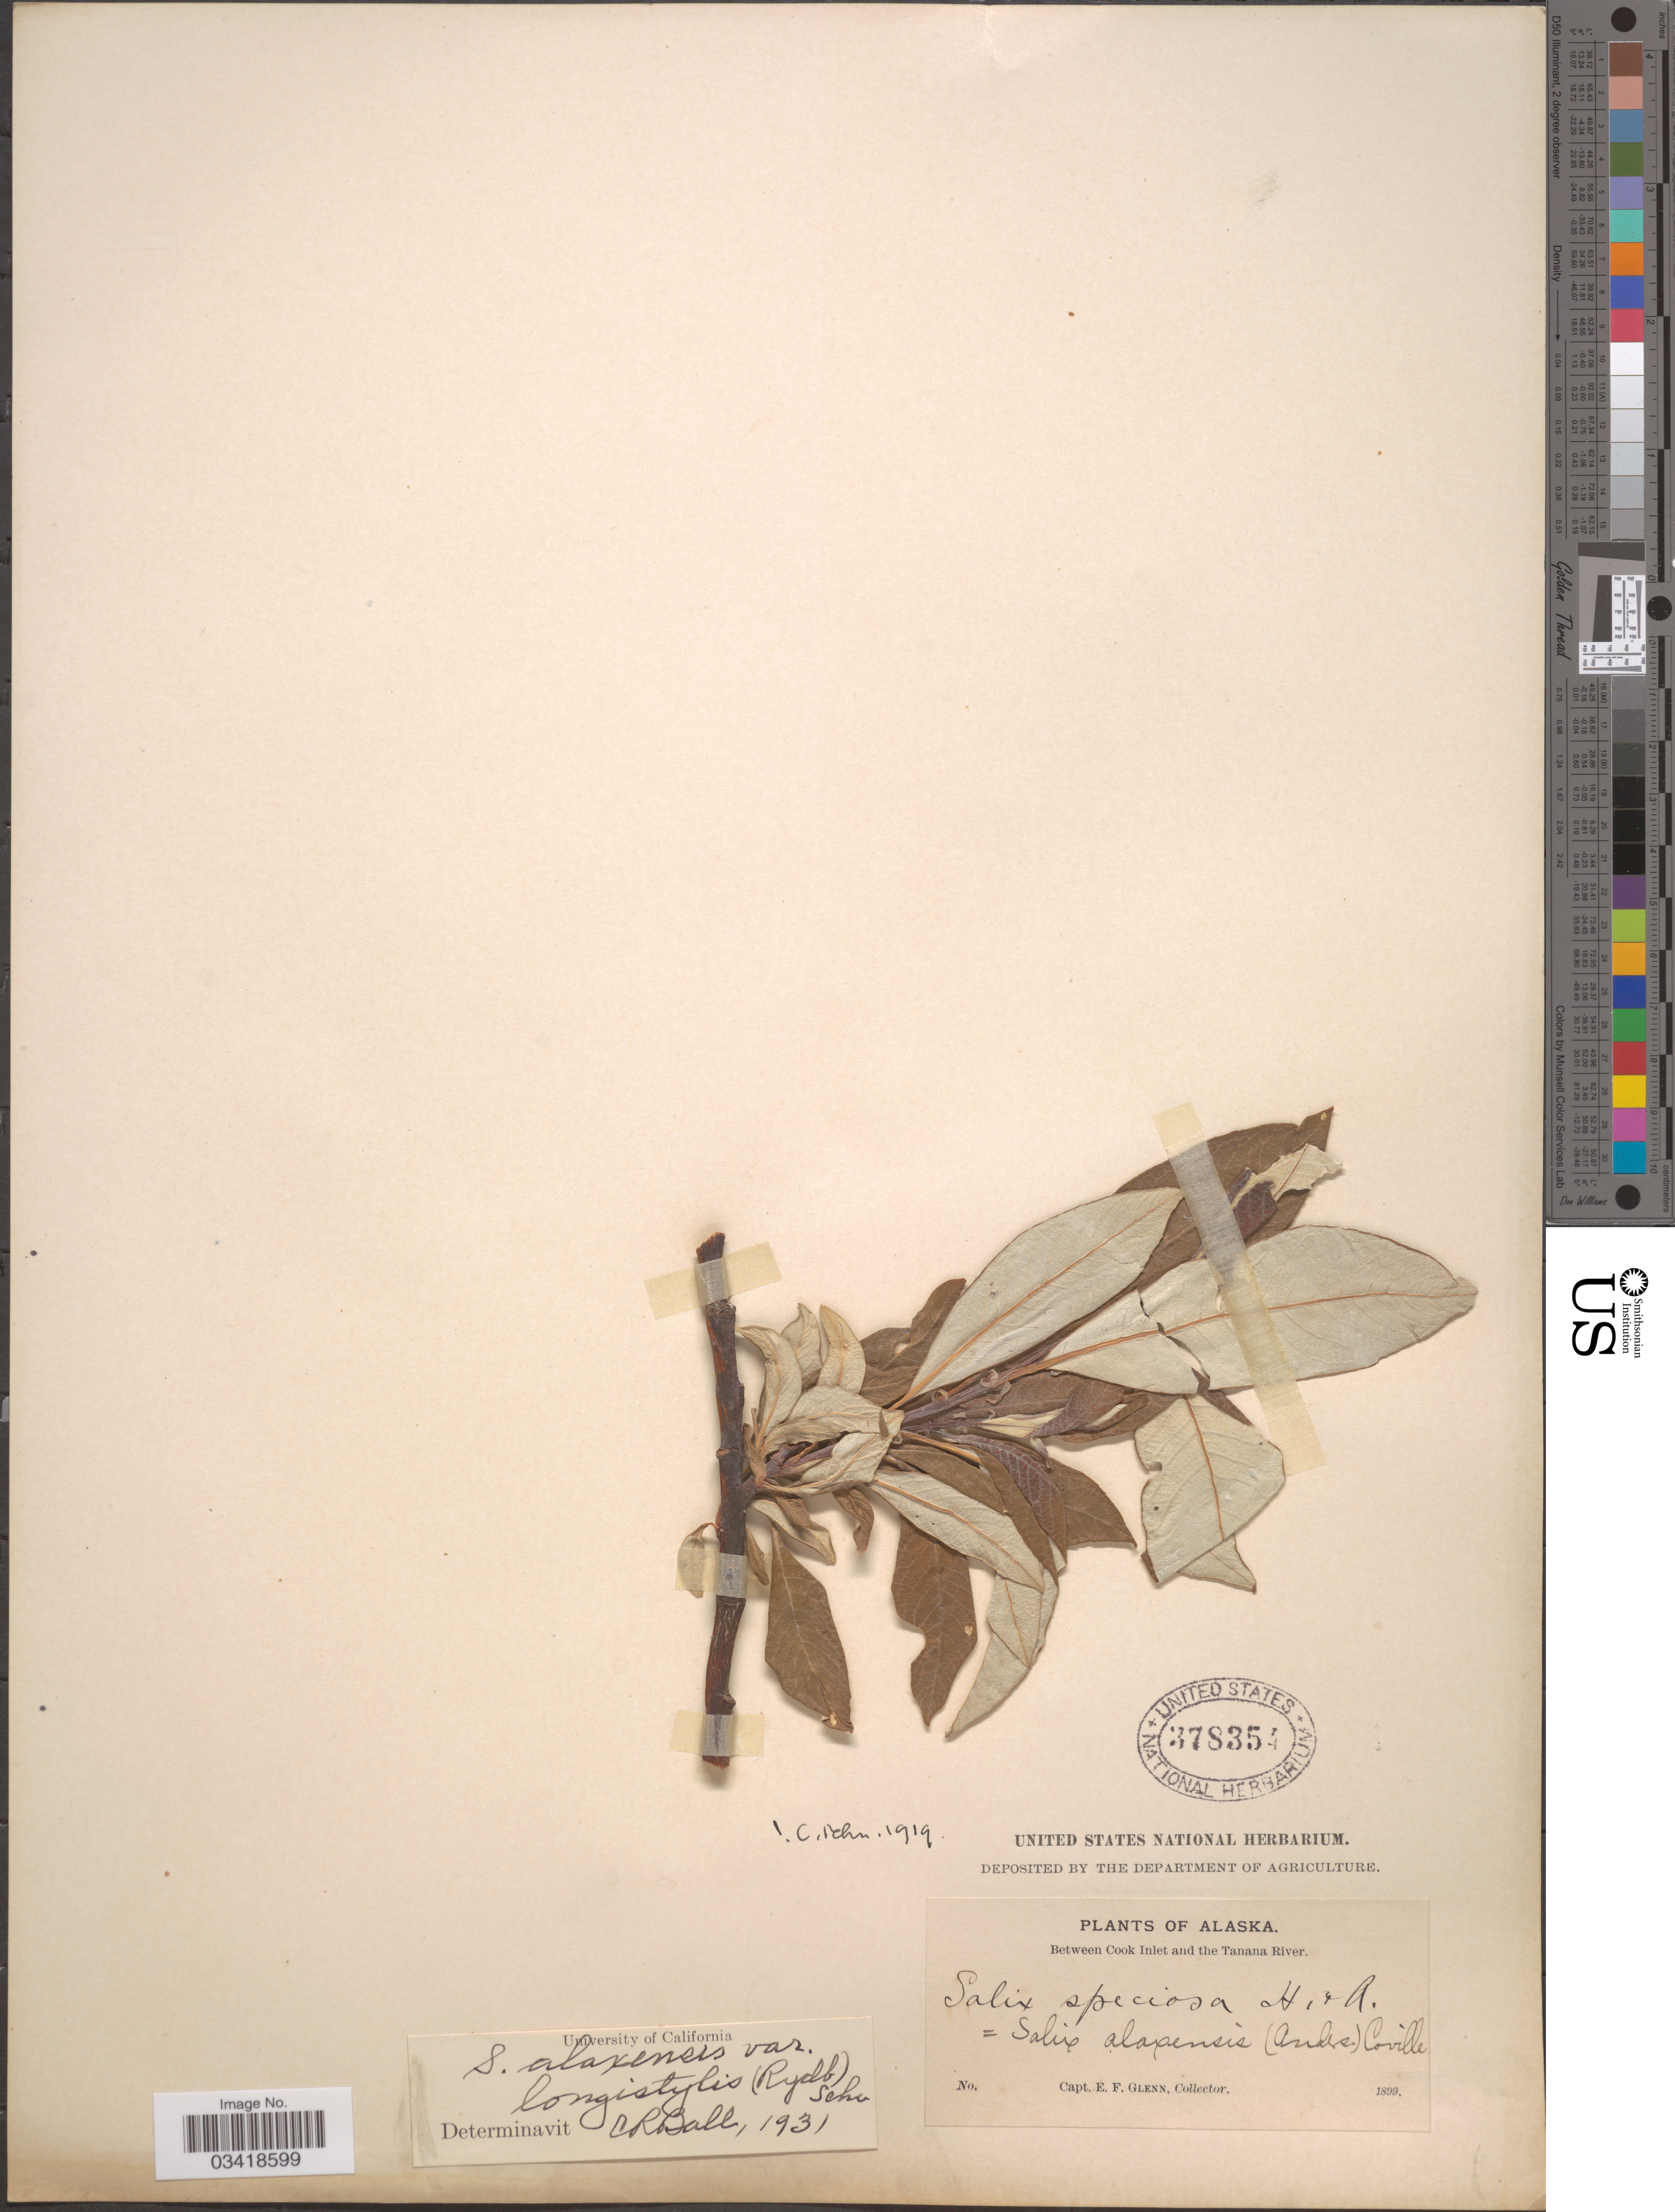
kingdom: Plantae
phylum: Tracheophyta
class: Magnoliopsida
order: Malpighiales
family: Salicaceae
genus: Salix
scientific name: Salix alaxensis var. longistylis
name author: (Rydb.) C.K. Schneid.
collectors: E. Glenn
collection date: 1899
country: United States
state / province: Alaska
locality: Between Cook Inlet and the Tanana River.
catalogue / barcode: US 378354